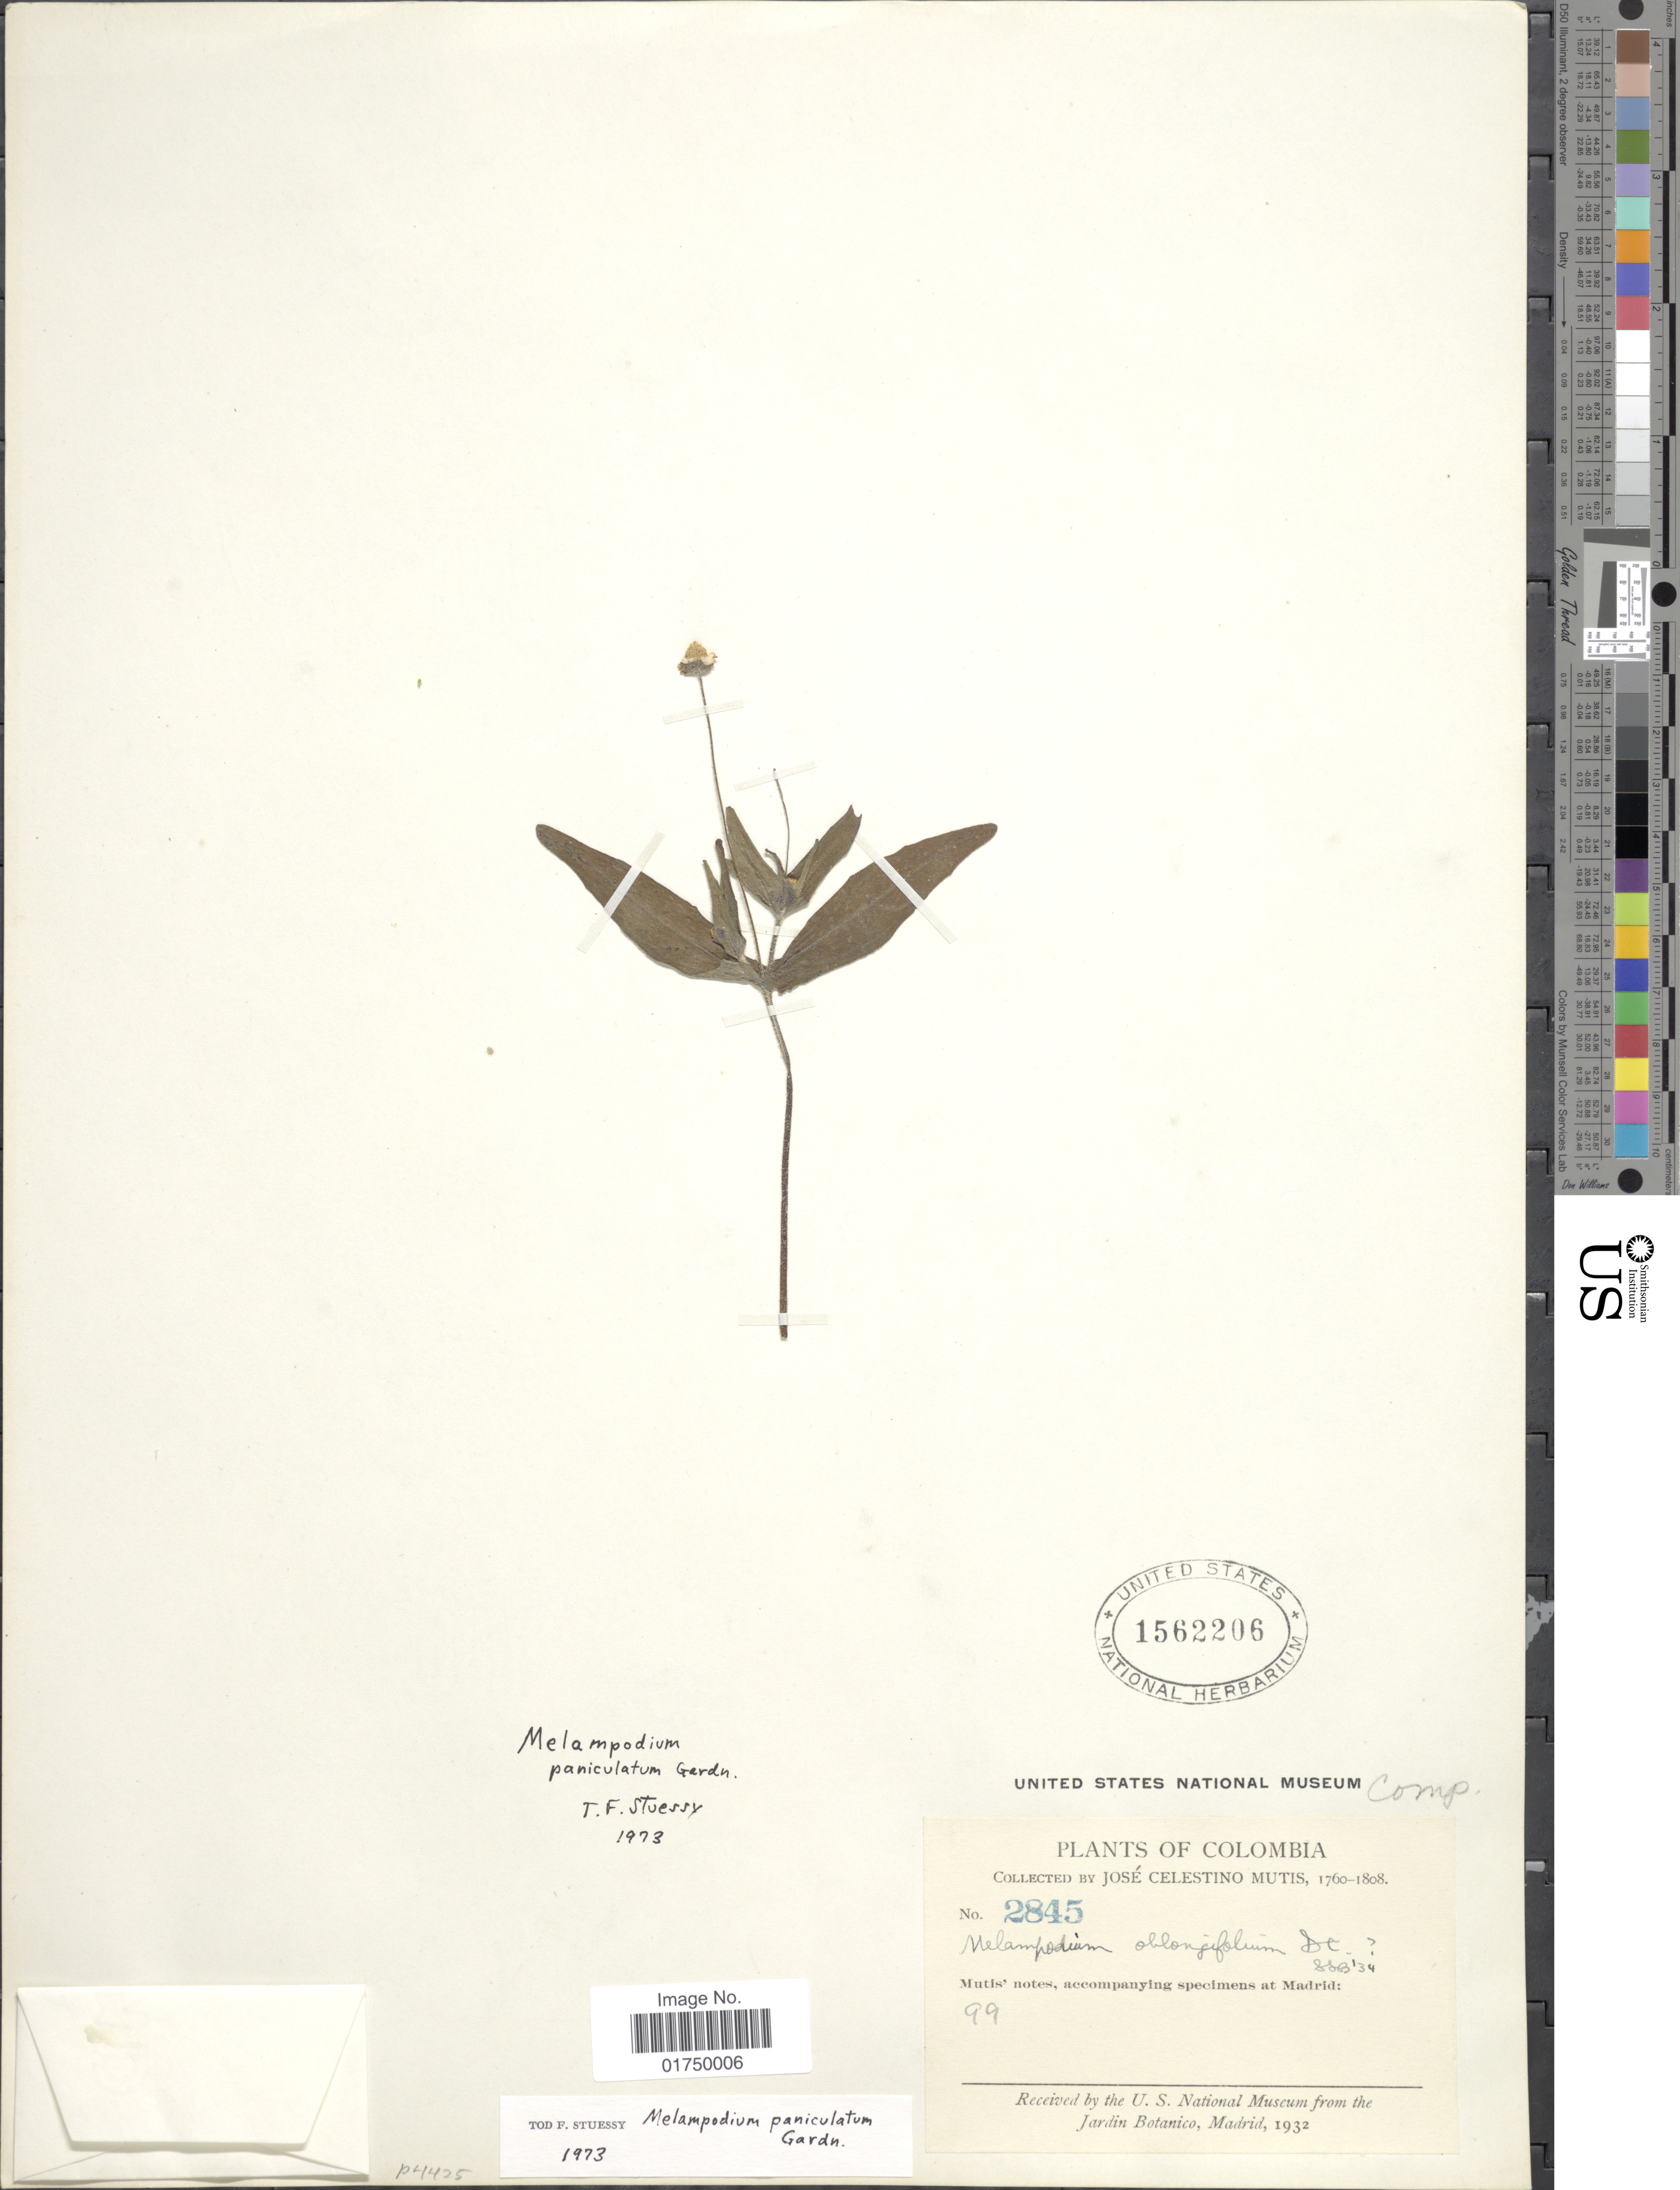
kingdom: Plantae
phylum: Tracheophyta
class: Magnoliopsida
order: Asterales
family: Asteraceae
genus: Melampodium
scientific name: Melampodium paniculatum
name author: Gardner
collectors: J. C. B. Mutis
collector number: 2845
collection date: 1760/1808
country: Colombia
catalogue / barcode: US 1562206